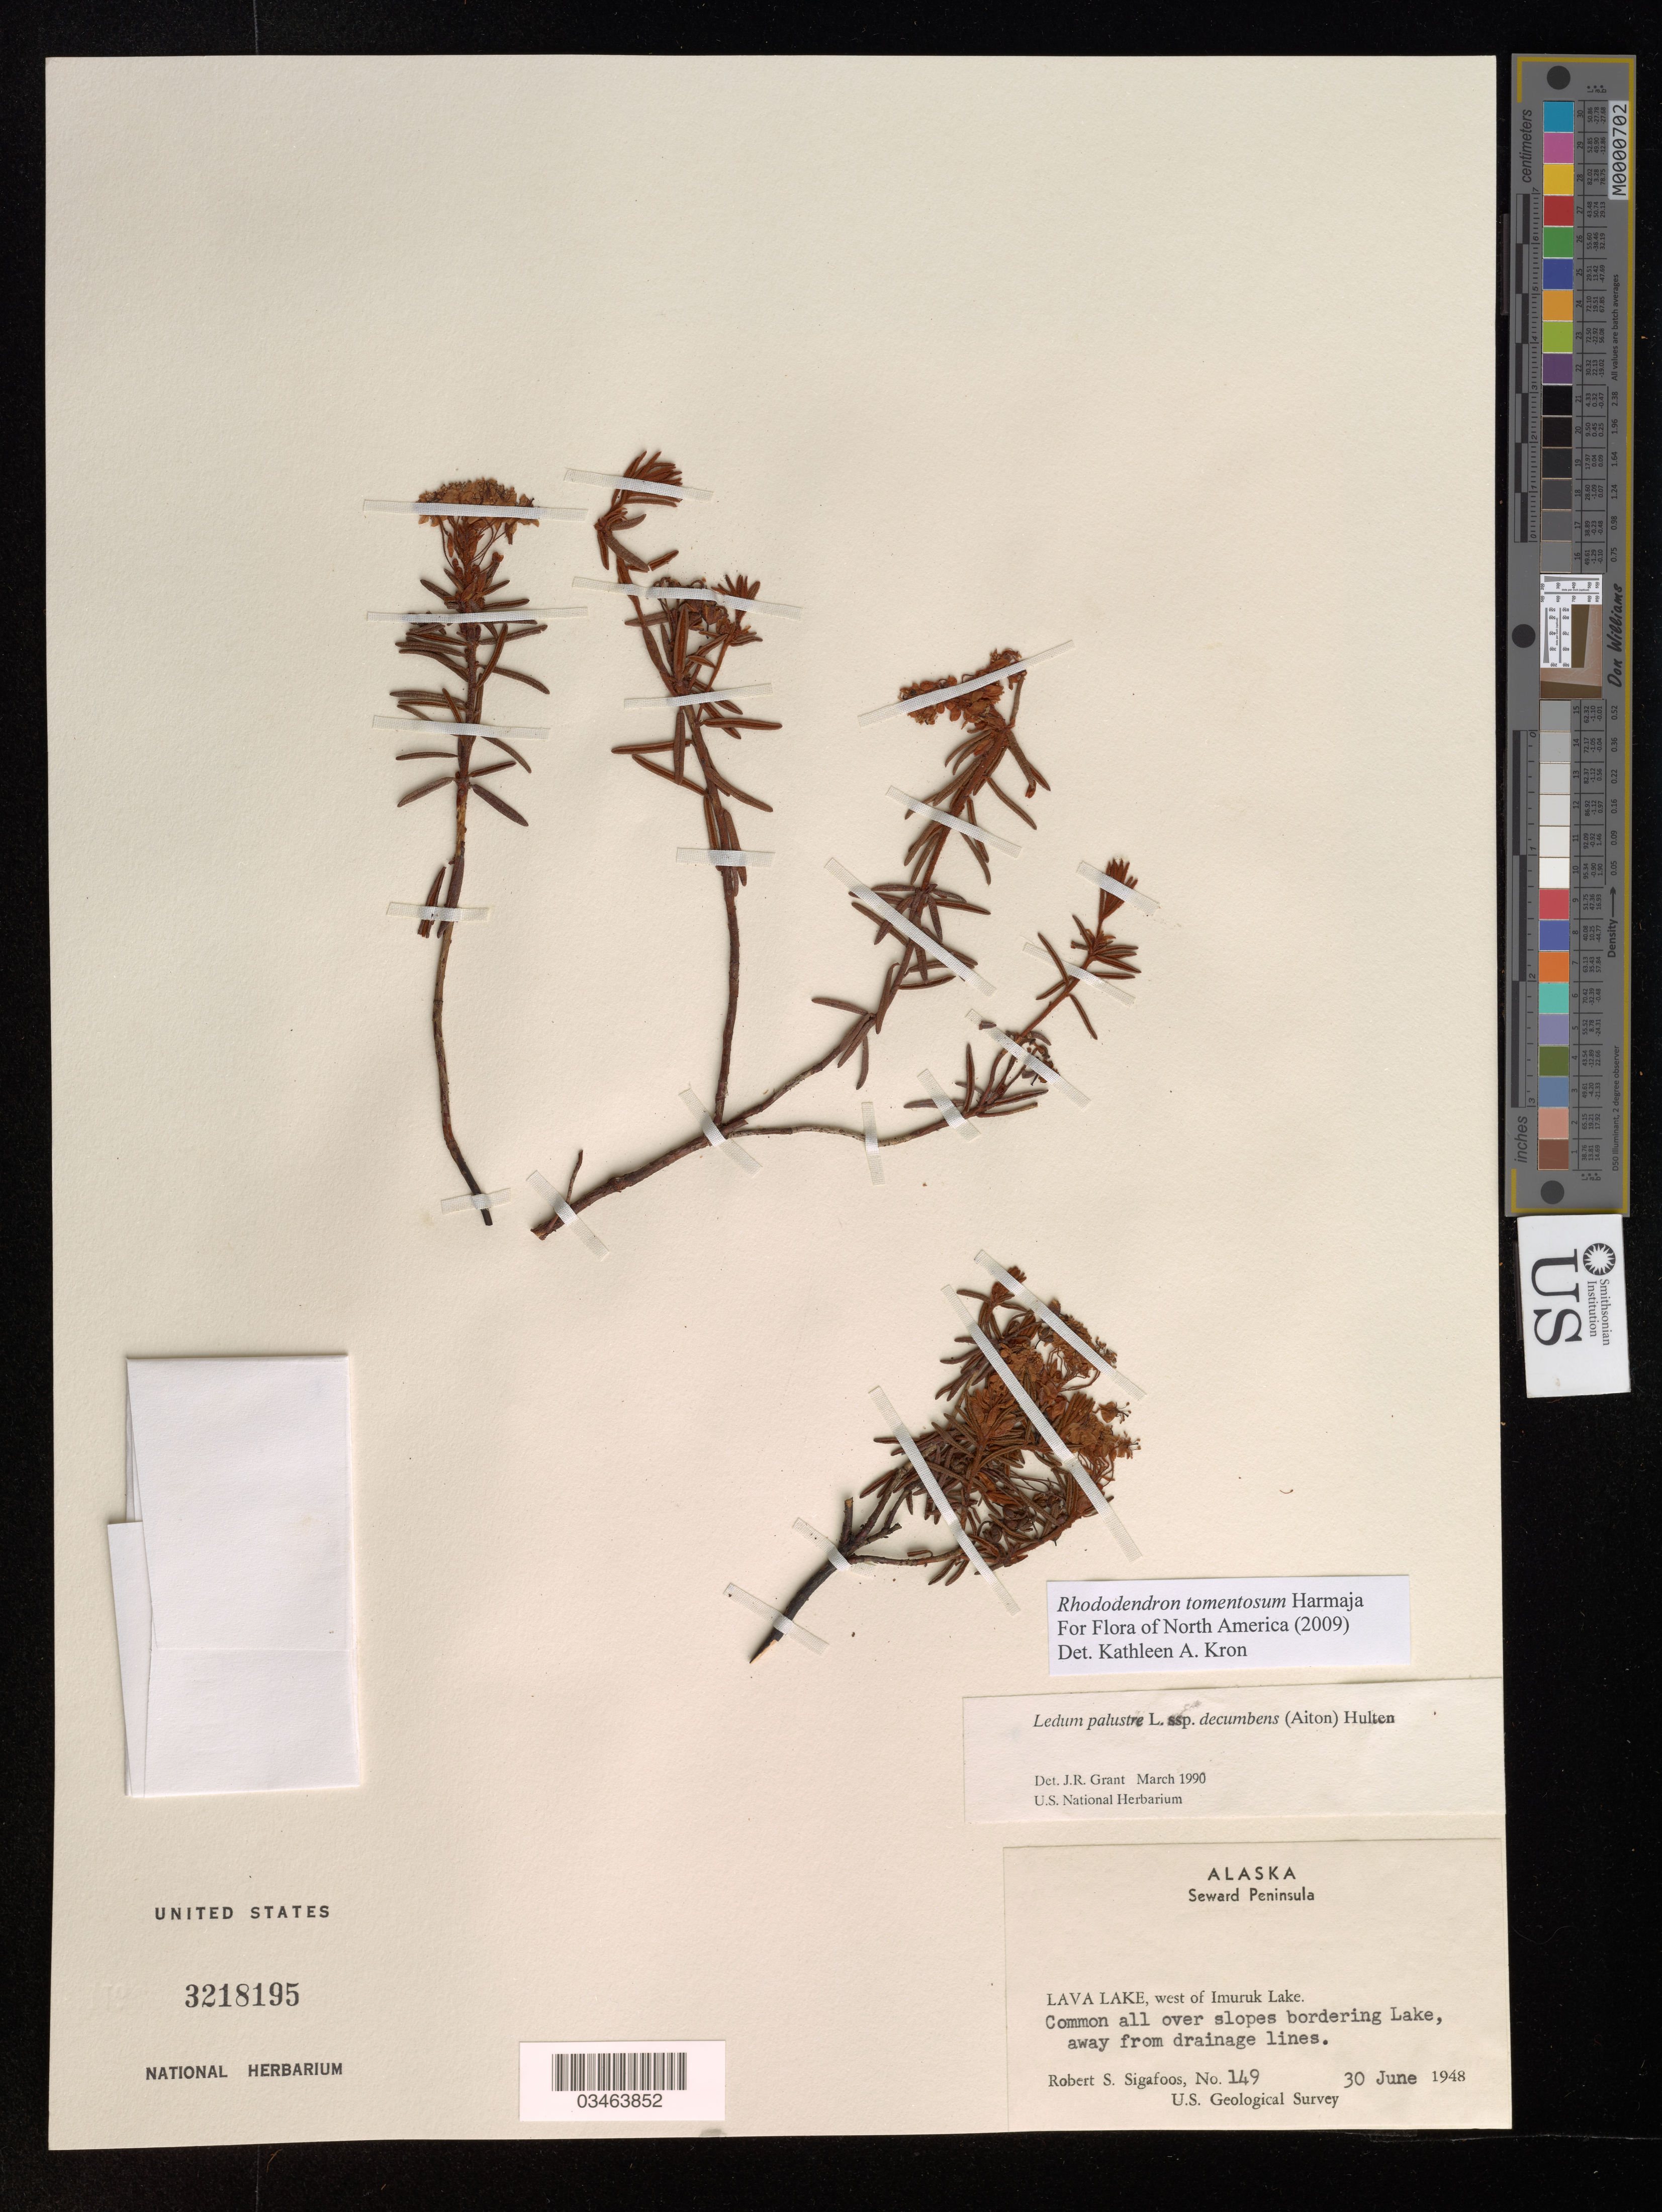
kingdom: Plantae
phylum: Tracheophyta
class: Magnoliopsida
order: Ericales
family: Ericaceae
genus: Rhododendron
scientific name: Rhododendron tomentosum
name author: Harmaja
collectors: R. Sigafoos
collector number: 149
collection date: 1948-06-30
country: United States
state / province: Alaska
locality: Seward Peninsula. Lava Lake, west of Imuruk Lake. Common all over slopes bordering Lake, away from drainage lines. U.S. Geological Survey.?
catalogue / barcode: US 3218195